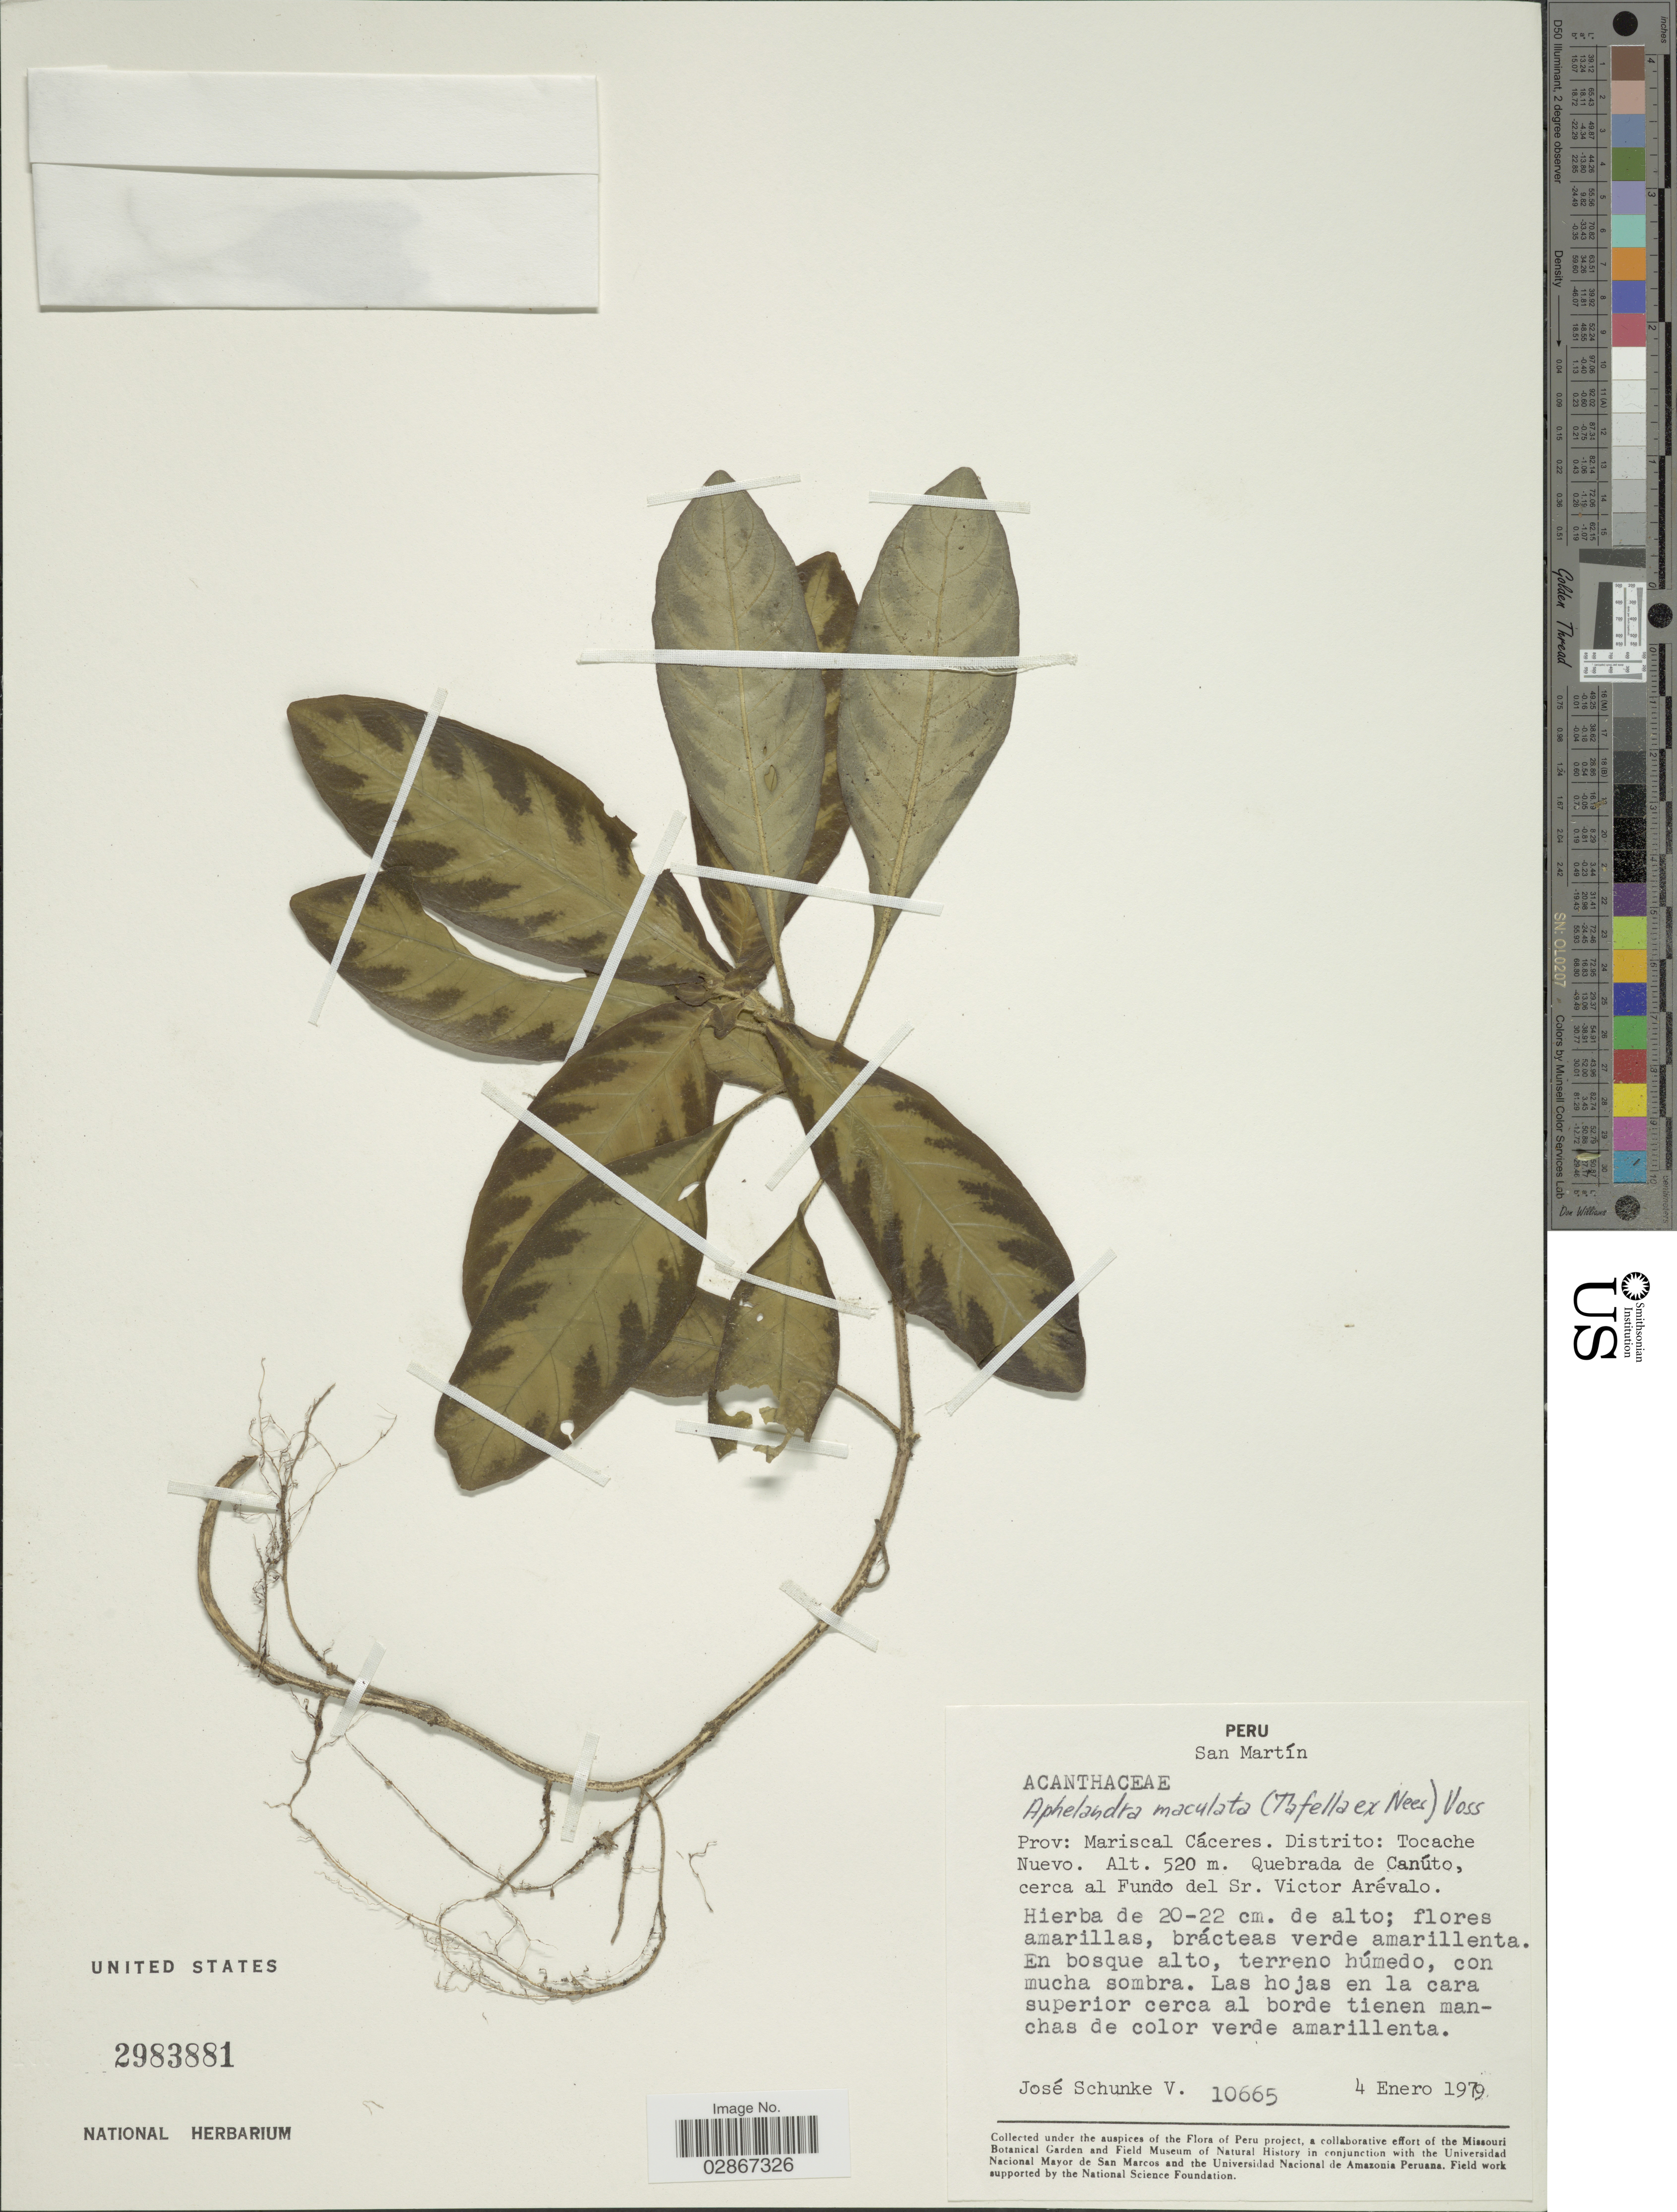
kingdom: Plantae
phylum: Tracheophyta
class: Magnoliopsida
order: Lamiales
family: Acanthaceae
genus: Aphelandra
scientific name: Aphelandra maculata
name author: (Tafalla ex Nees) Voss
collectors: J. Schunke Vigo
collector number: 10665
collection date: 1979-01-04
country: Peru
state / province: San Martín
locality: Prov: Mariscal Cáceres. Distrito: Tocache Neuvo. Quebrada de Canúto, cerca al Fundo del Sr. Vicotr Arévalo.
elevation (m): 520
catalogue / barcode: US 2983881